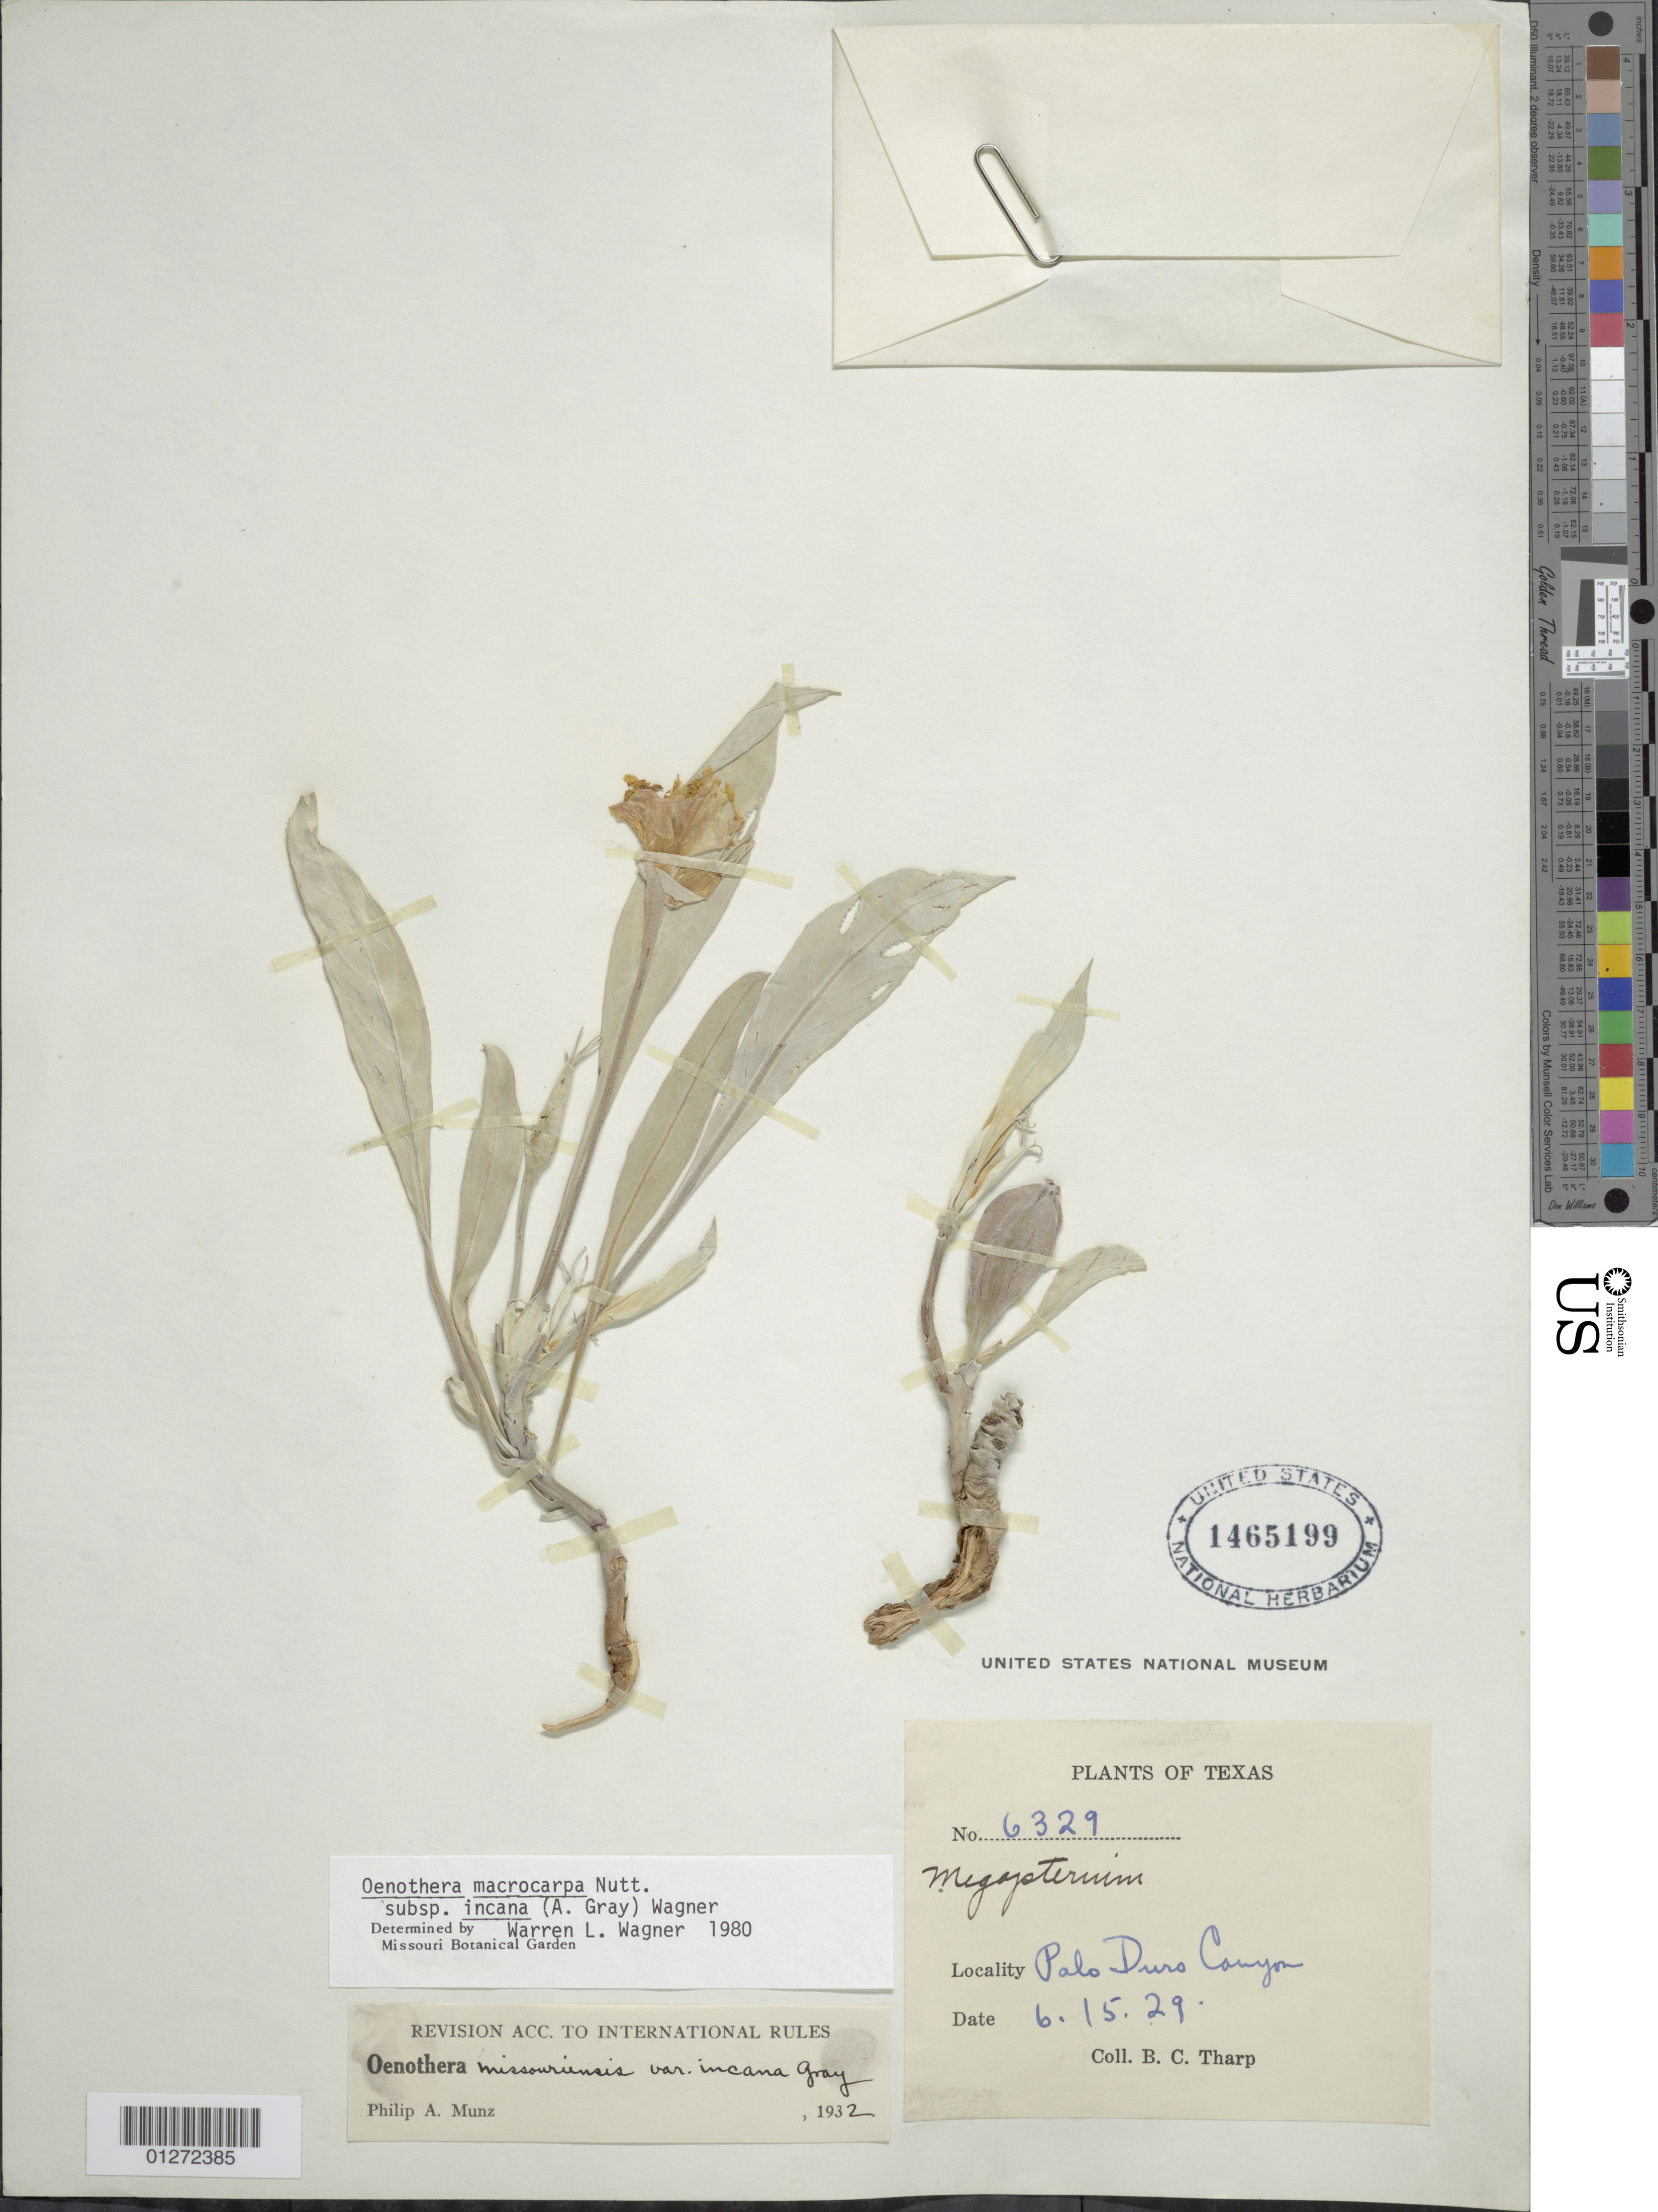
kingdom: Plantae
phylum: Tracheophyta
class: Magnoliopsida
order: Myrtales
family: Onagraceae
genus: Oenothera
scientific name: Oenothera macrocarpa subsp. incana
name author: (A. Gray) W.L. Wagner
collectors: B. C. Tharp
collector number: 6329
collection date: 1929-06-15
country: United States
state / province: Texas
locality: Palo Duro Canyon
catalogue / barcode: US 1465199